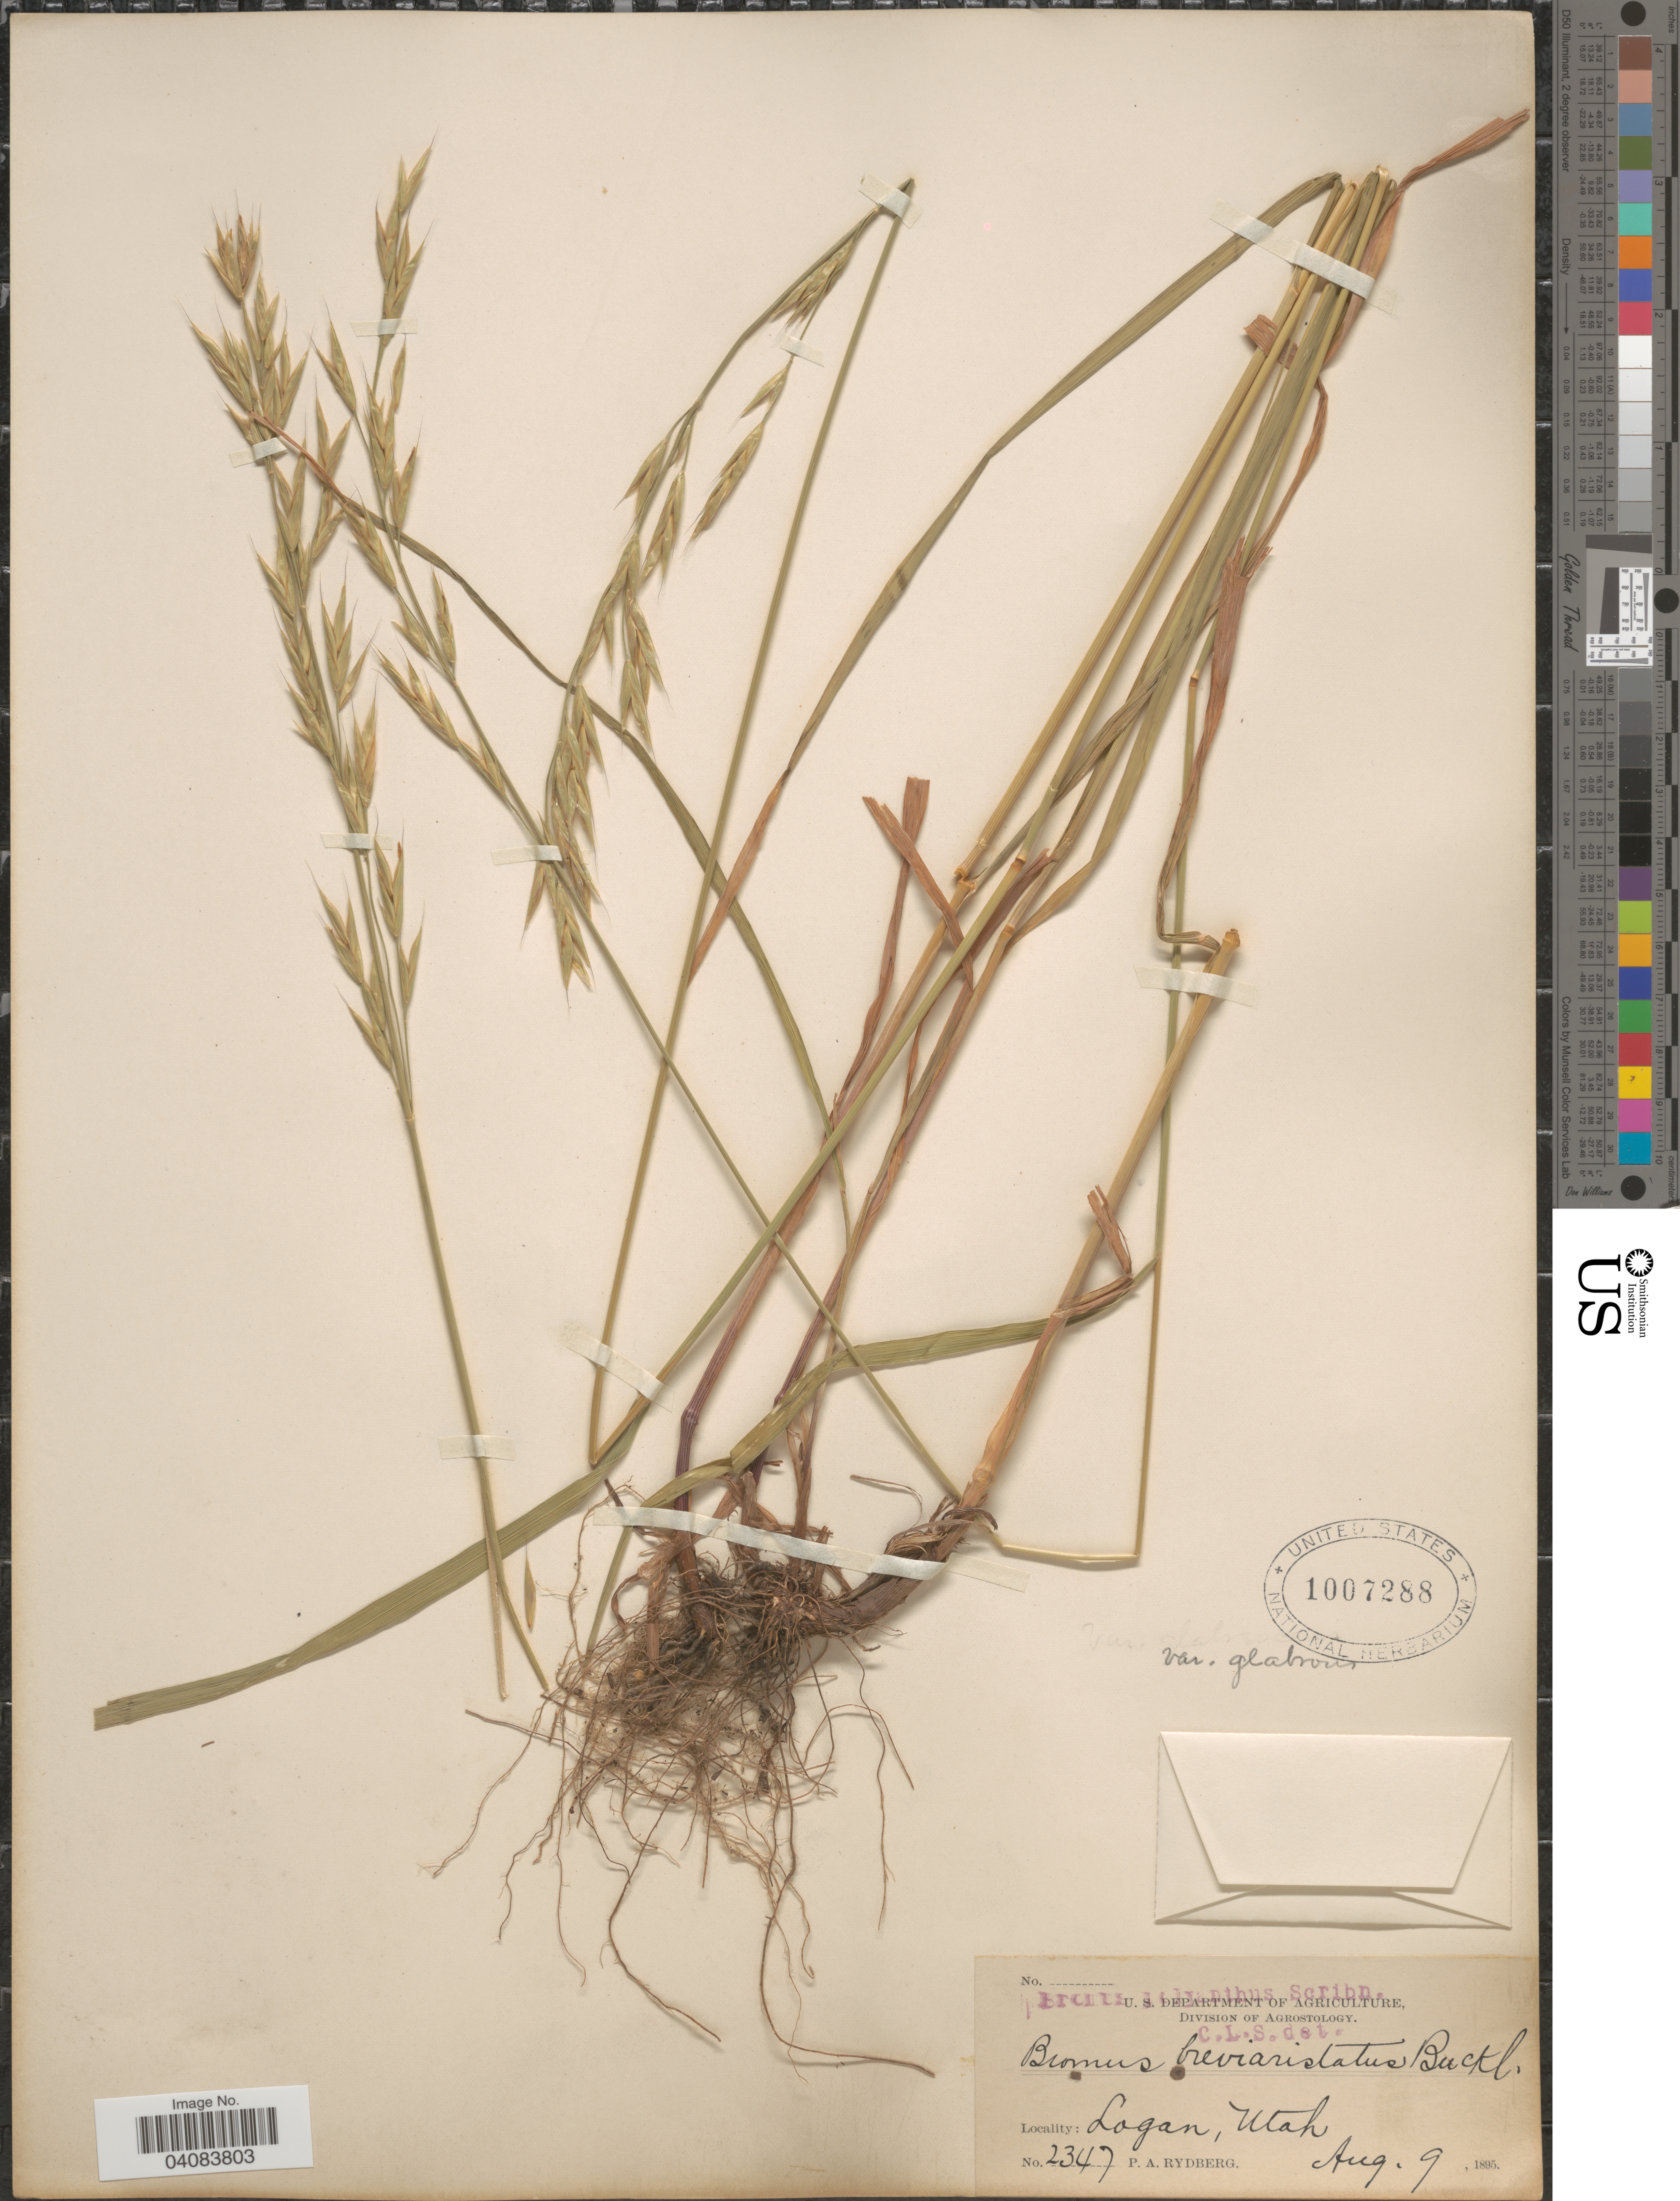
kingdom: Plantae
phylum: Tracheophyta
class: Liliopsida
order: Poales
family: Poaceae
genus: Bromus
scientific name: Bromus polyanthus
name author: Scribn. ex Shear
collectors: P. A. Rydberg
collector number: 2347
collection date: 1895-08-09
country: United States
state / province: Utah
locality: Logan.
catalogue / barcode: US 1007288